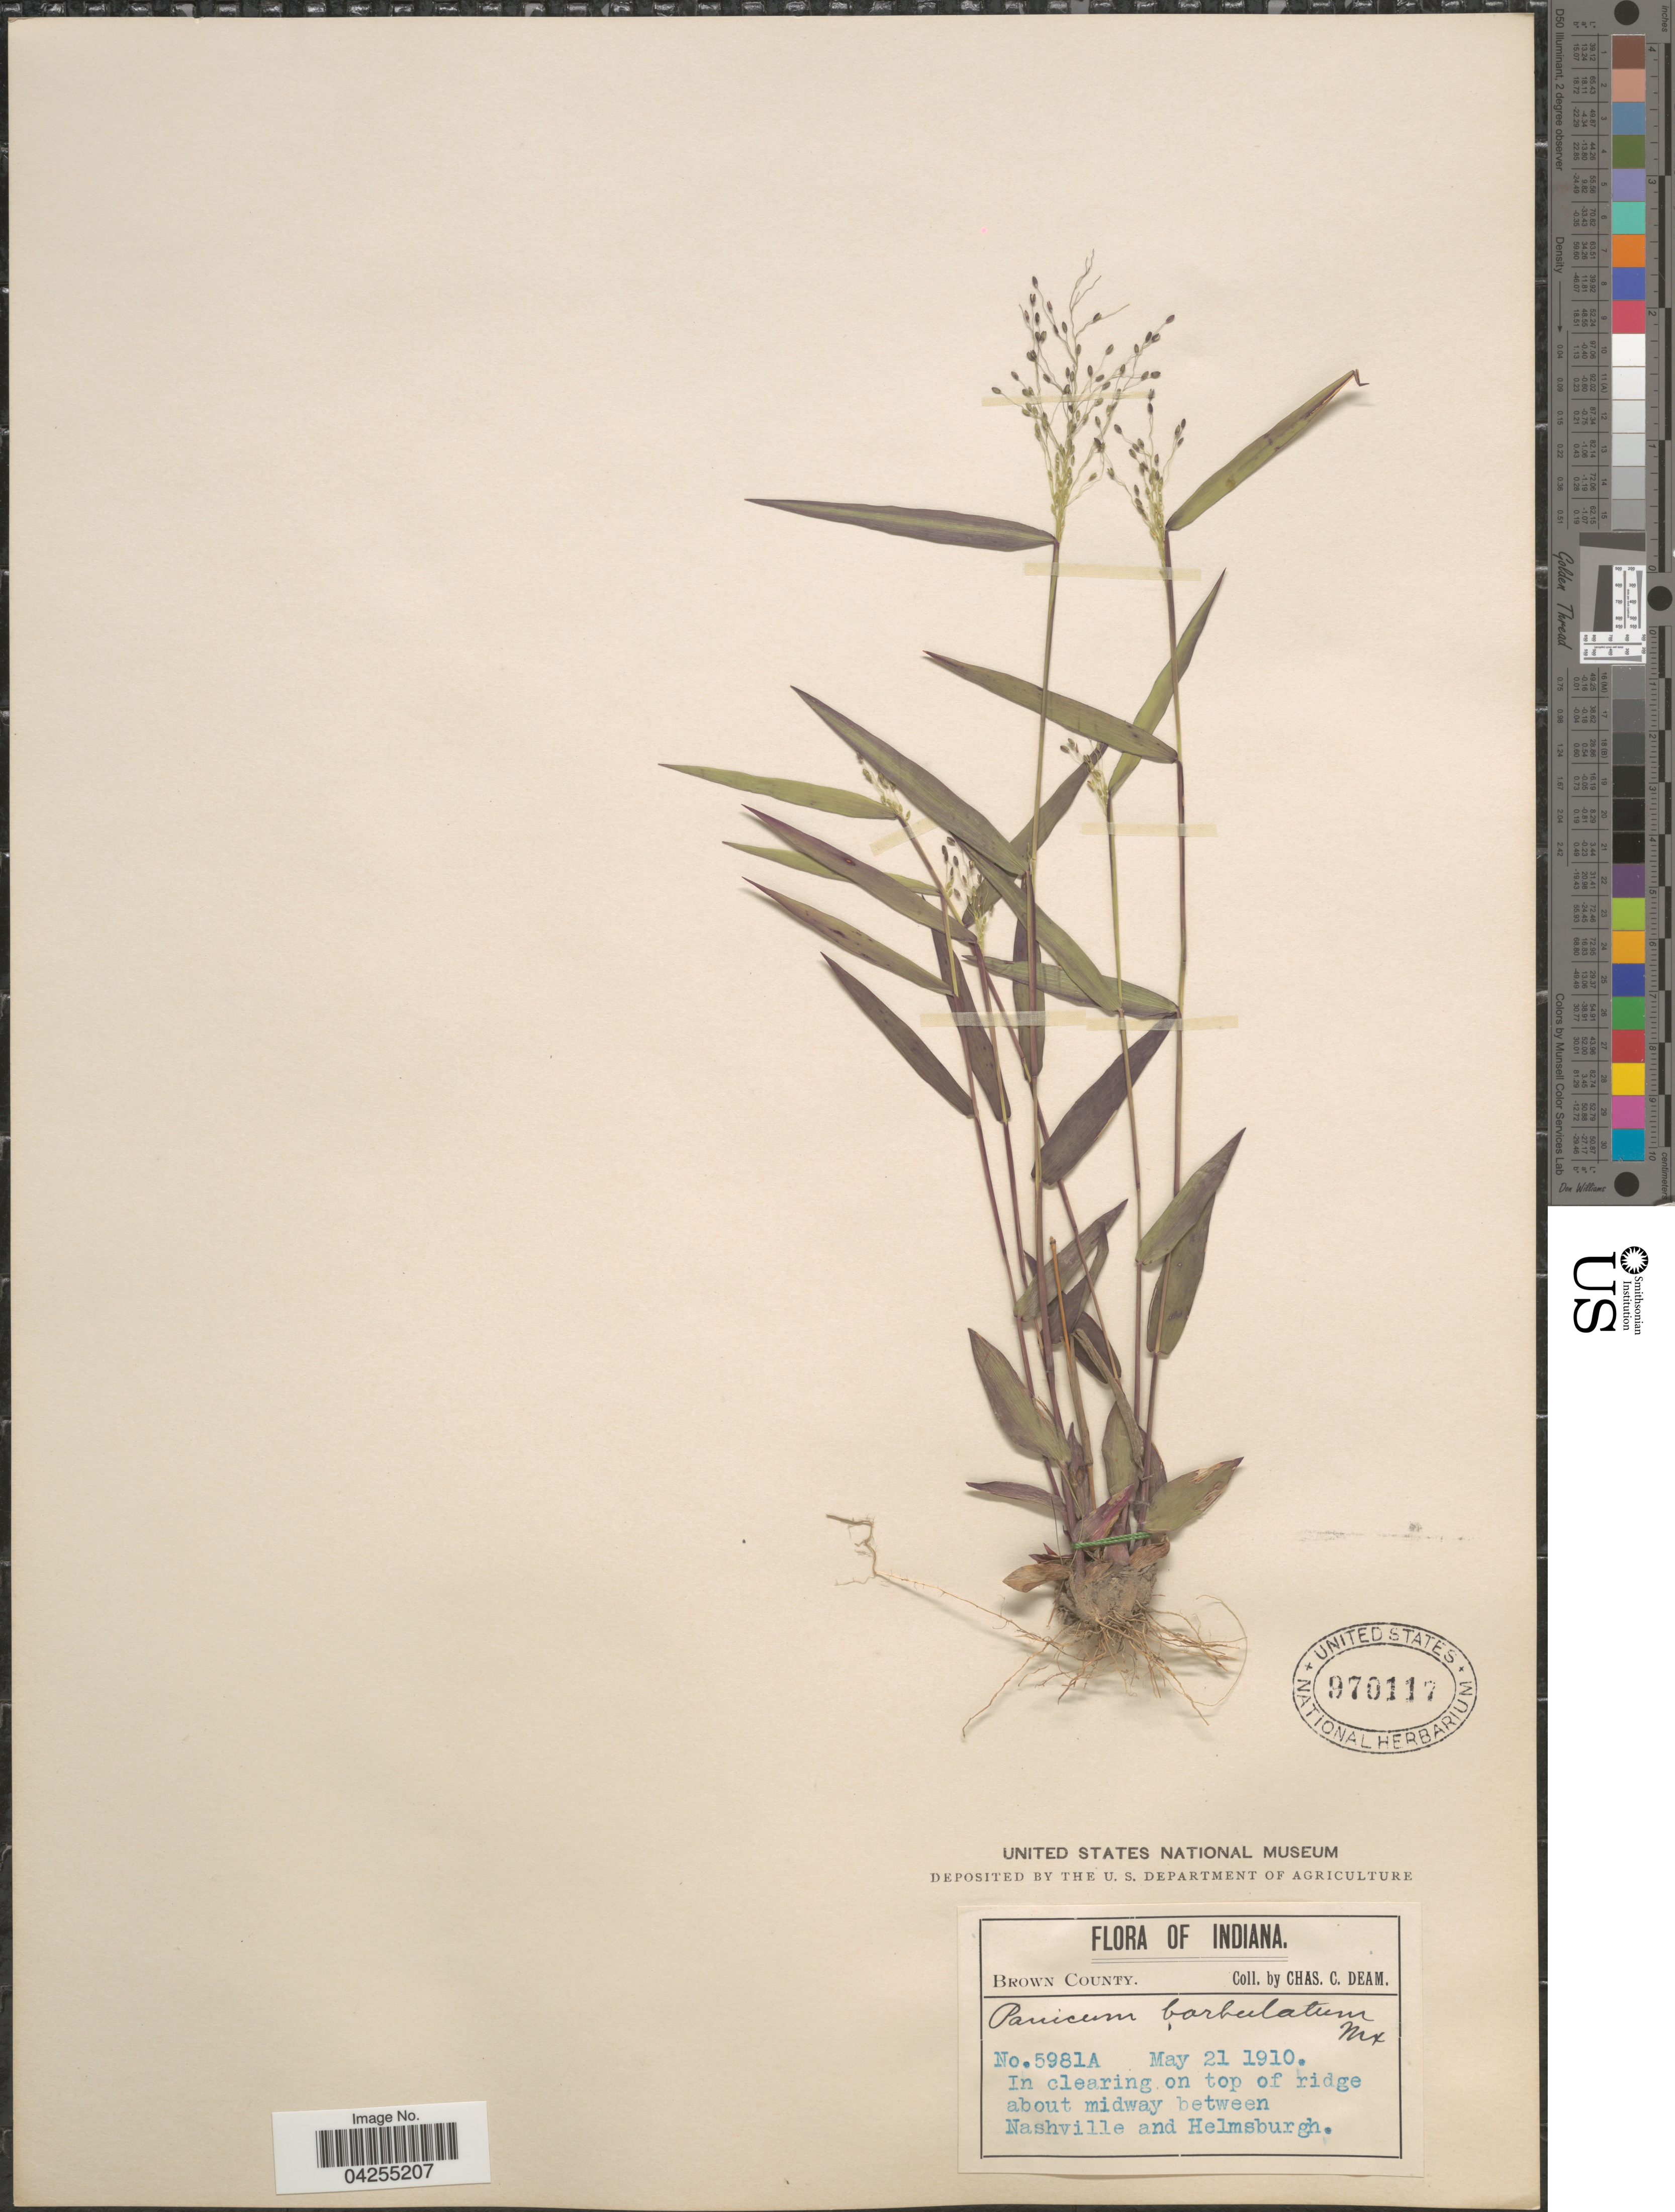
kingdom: Plantae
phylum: Tracheophyta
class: Liliopsida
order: Poales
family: Poaceae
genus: Dichanthelium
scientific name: Dichanthelium dichotomum var. dichotomum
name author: (L.) Gould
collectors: C. C. Deam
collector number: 5981A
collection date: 1910-05-21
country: United States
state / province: Indiana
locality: Brown County. In clearing on top of ridge about midway between Nashville and Helmsburgh.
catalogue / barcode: US 970117